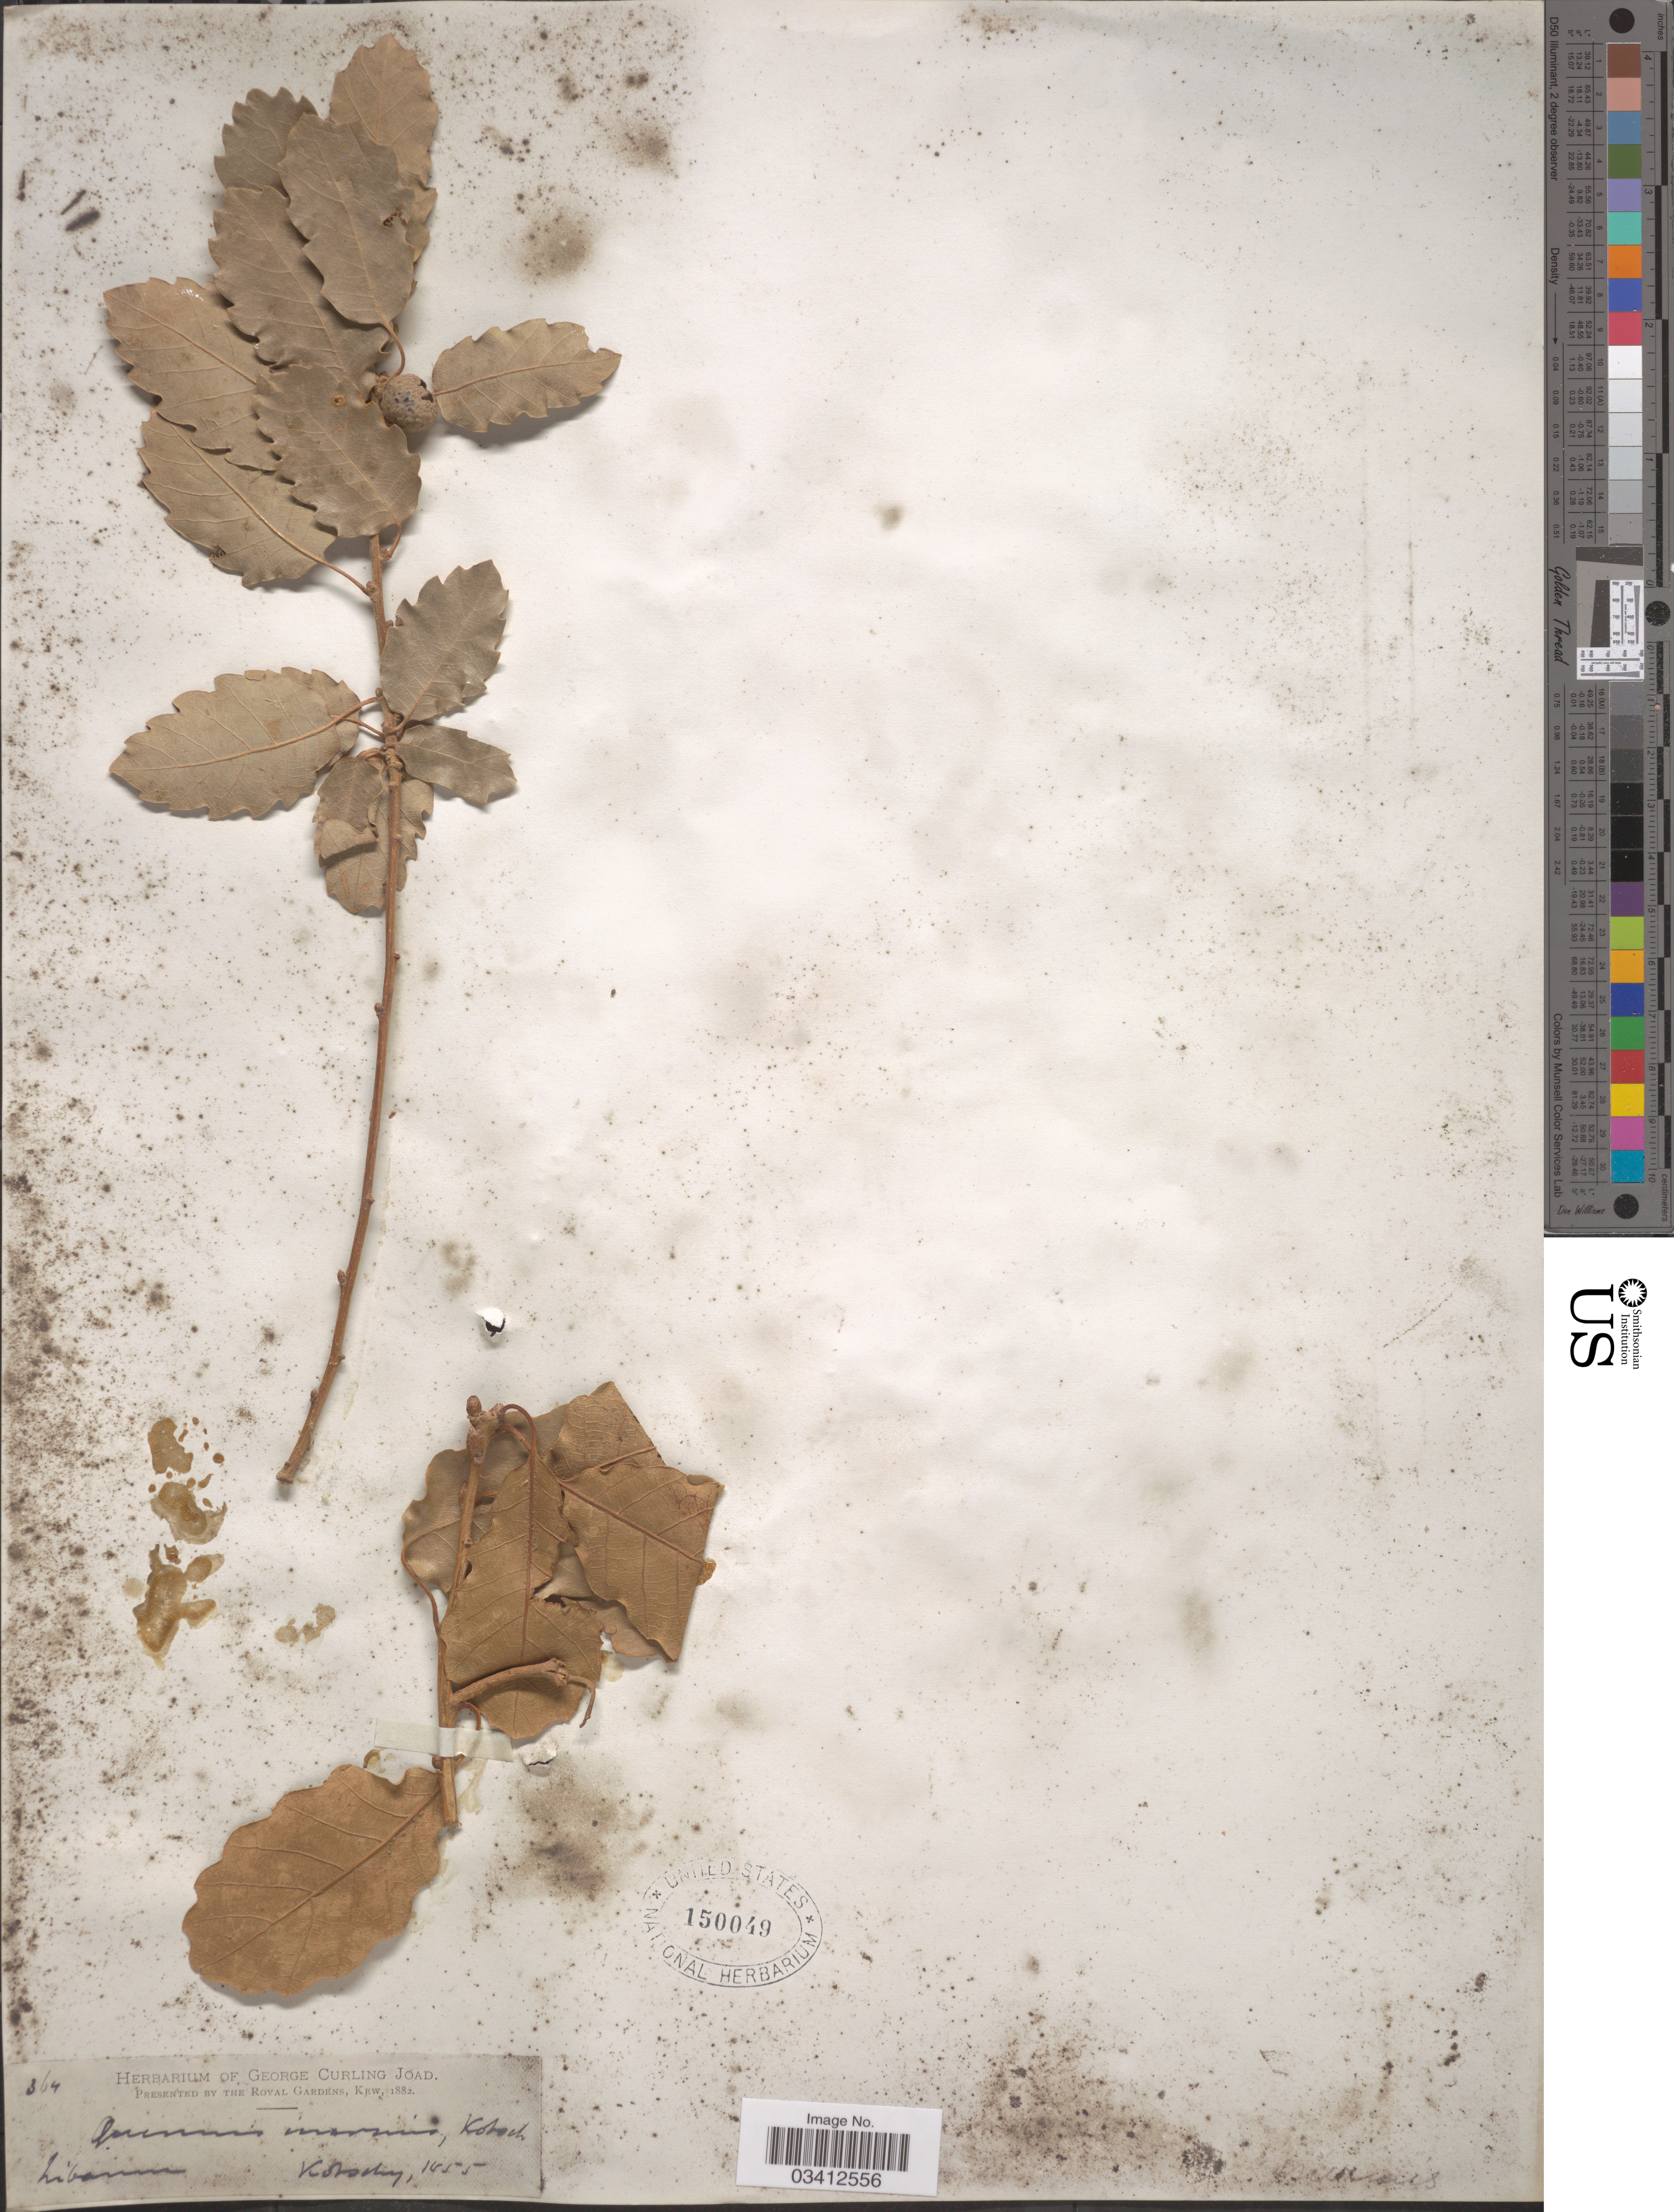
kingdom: Plantae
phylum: Tracheophyta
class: Magnoliopsida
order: Fagales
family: Fagaceae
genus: Quercus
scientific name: Quercus inermis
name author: Ehrenb. ex Kotschy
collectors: Kotschy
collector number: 364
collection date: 1855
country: Lebanon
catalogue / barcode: US 150049